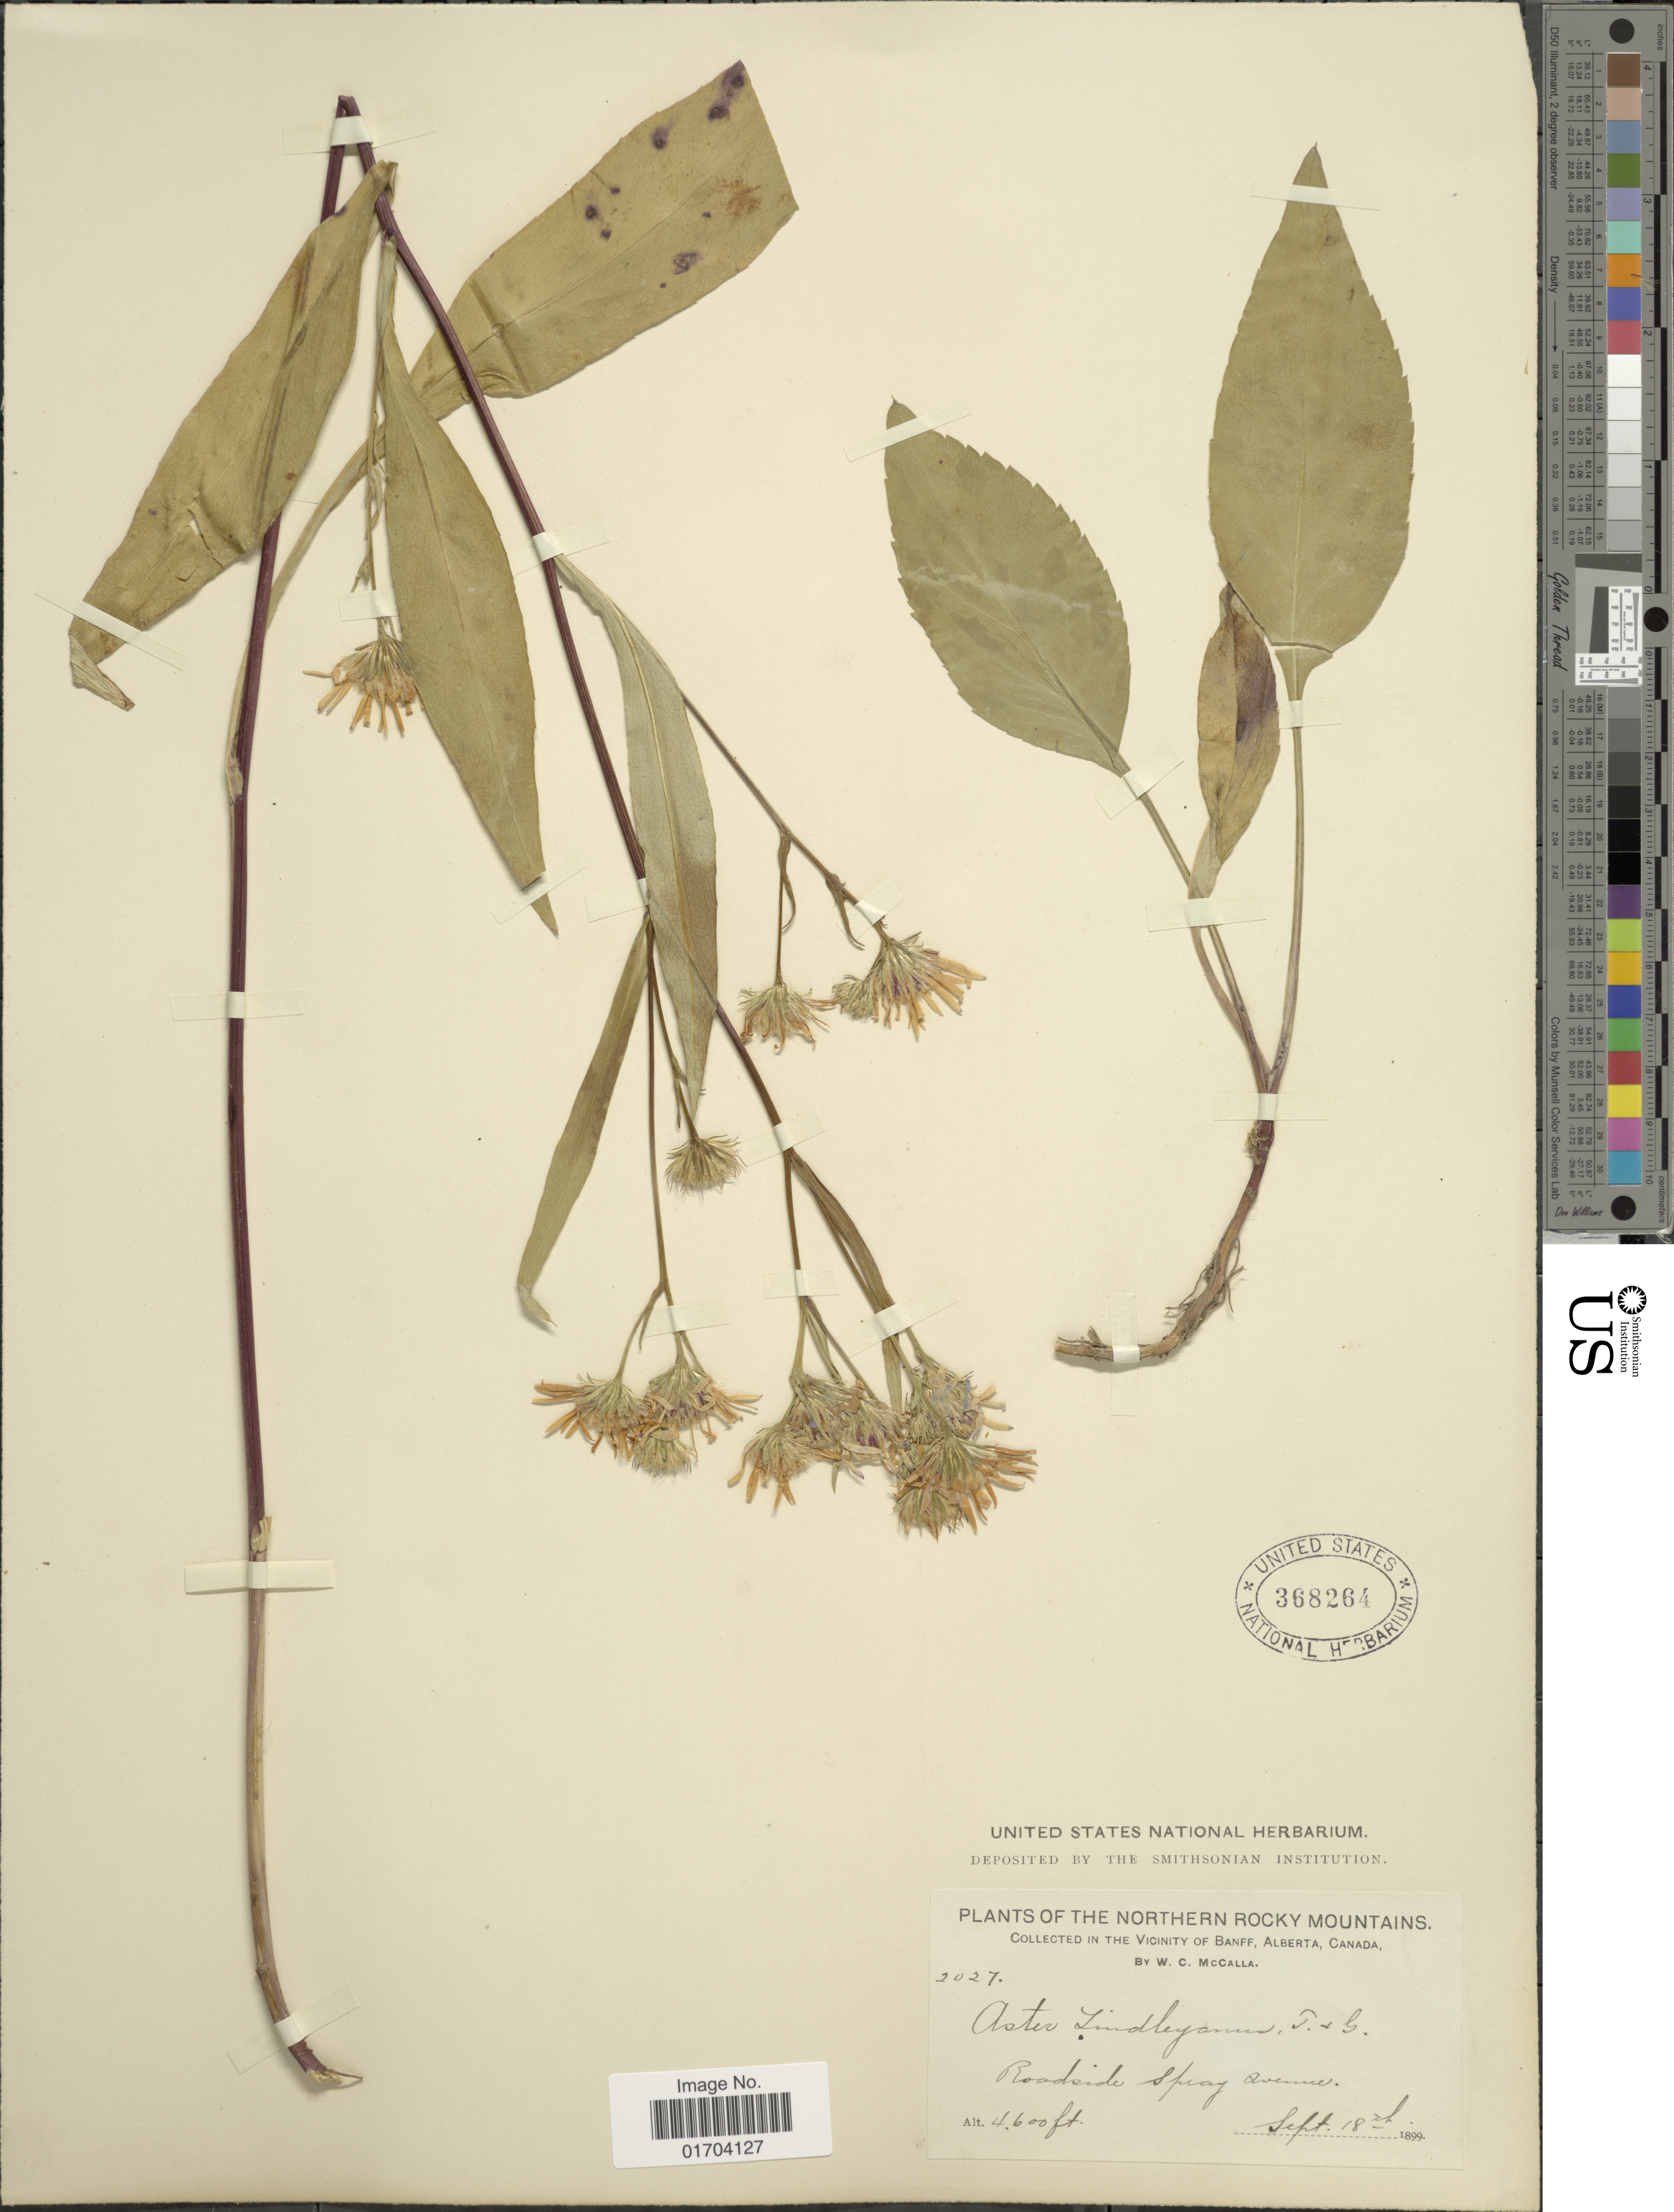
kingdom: Plantae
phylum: Tracheophyta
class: Magnoliopsida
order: Asterales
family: Asteraceae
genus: Symphyotrichum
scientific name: Symphyotrichum sp.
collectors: W. McCalla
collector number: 2027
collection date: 1899-09-18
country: Canada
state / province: Alberta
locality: The Northern Rocky Mountains, in the vicinity of Banff.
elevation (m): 1402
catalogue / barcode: US 368264